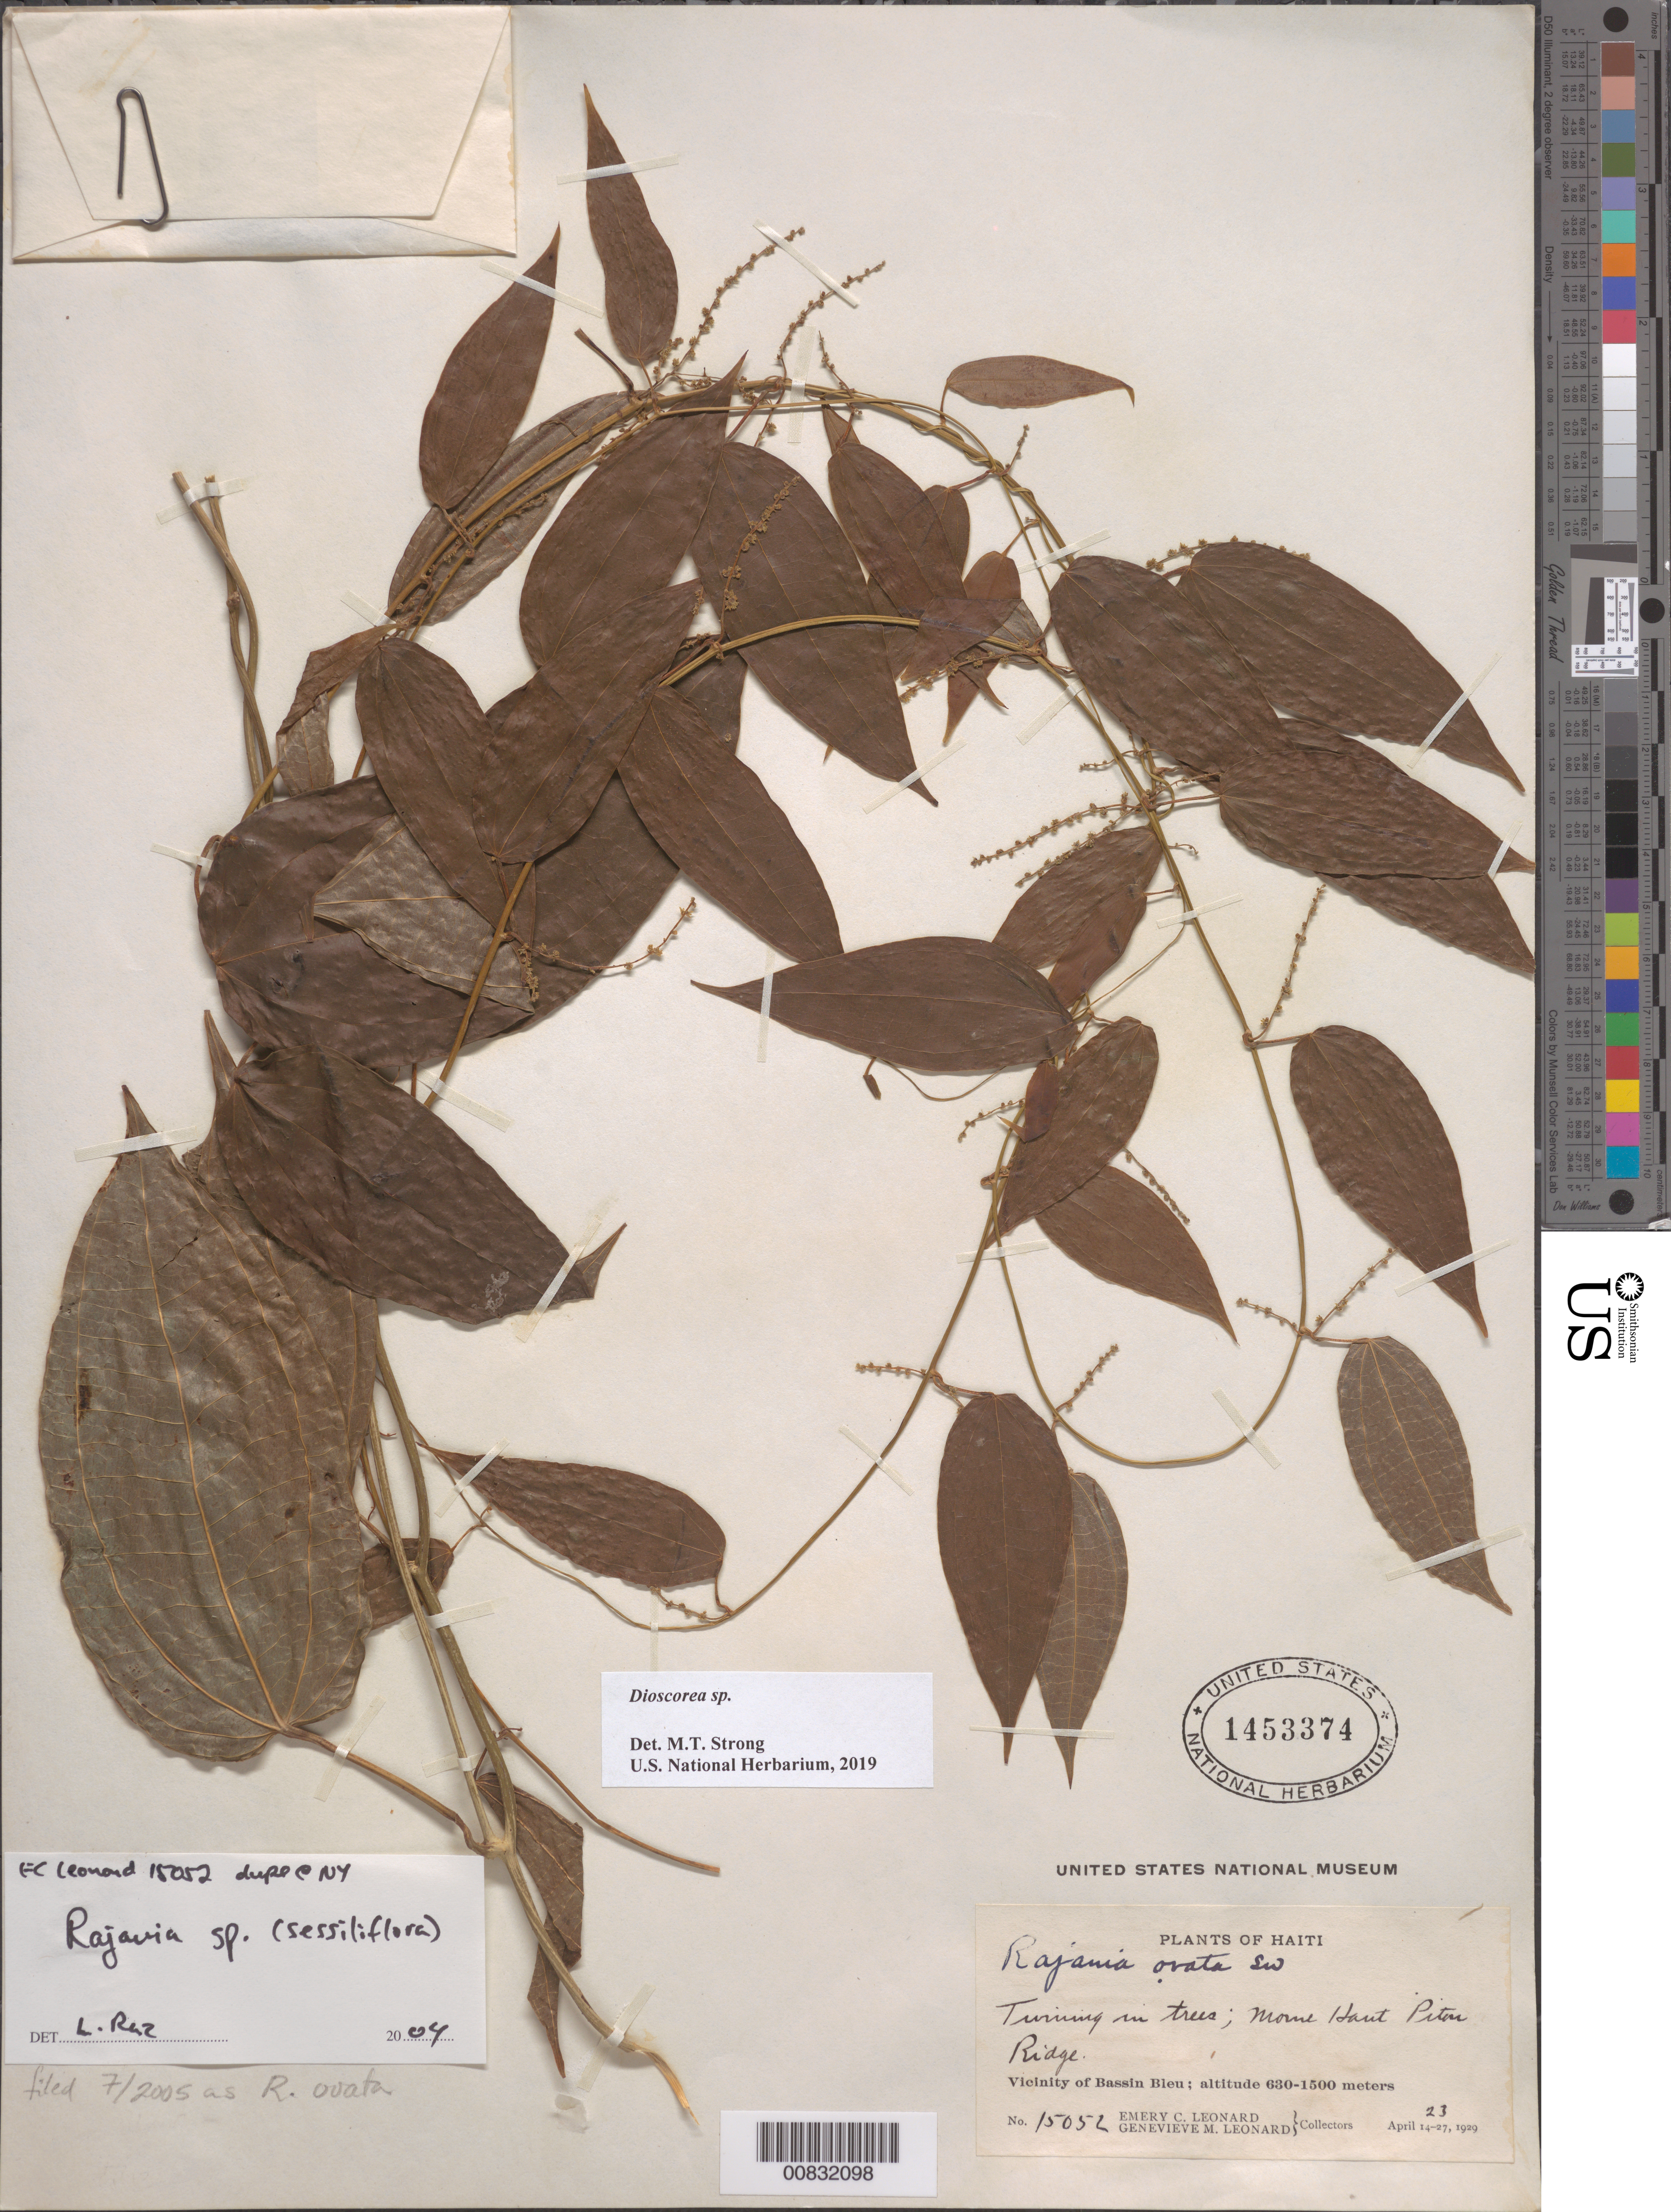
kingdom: Plantae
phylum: Tracheophyta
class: Liliopsida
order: Dioscoreales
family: Dioscoreaceae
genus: Dioscorea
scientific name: Dioscorea sp.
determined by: Strong, M. T., (US), Smithsonian Institution - National Museum of Natural History (UNITED STATES)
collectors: E. C. Leonard & G. M. Leonard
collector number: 15052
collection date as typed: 23 Apr 1929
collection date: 1929-04-23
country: Haiti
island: Hispaniola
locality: Vicinity of Bassin Bleu. Morne Haut Piton Ridge.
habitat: Twining in trees.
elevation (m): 630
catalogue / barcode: US 1453374